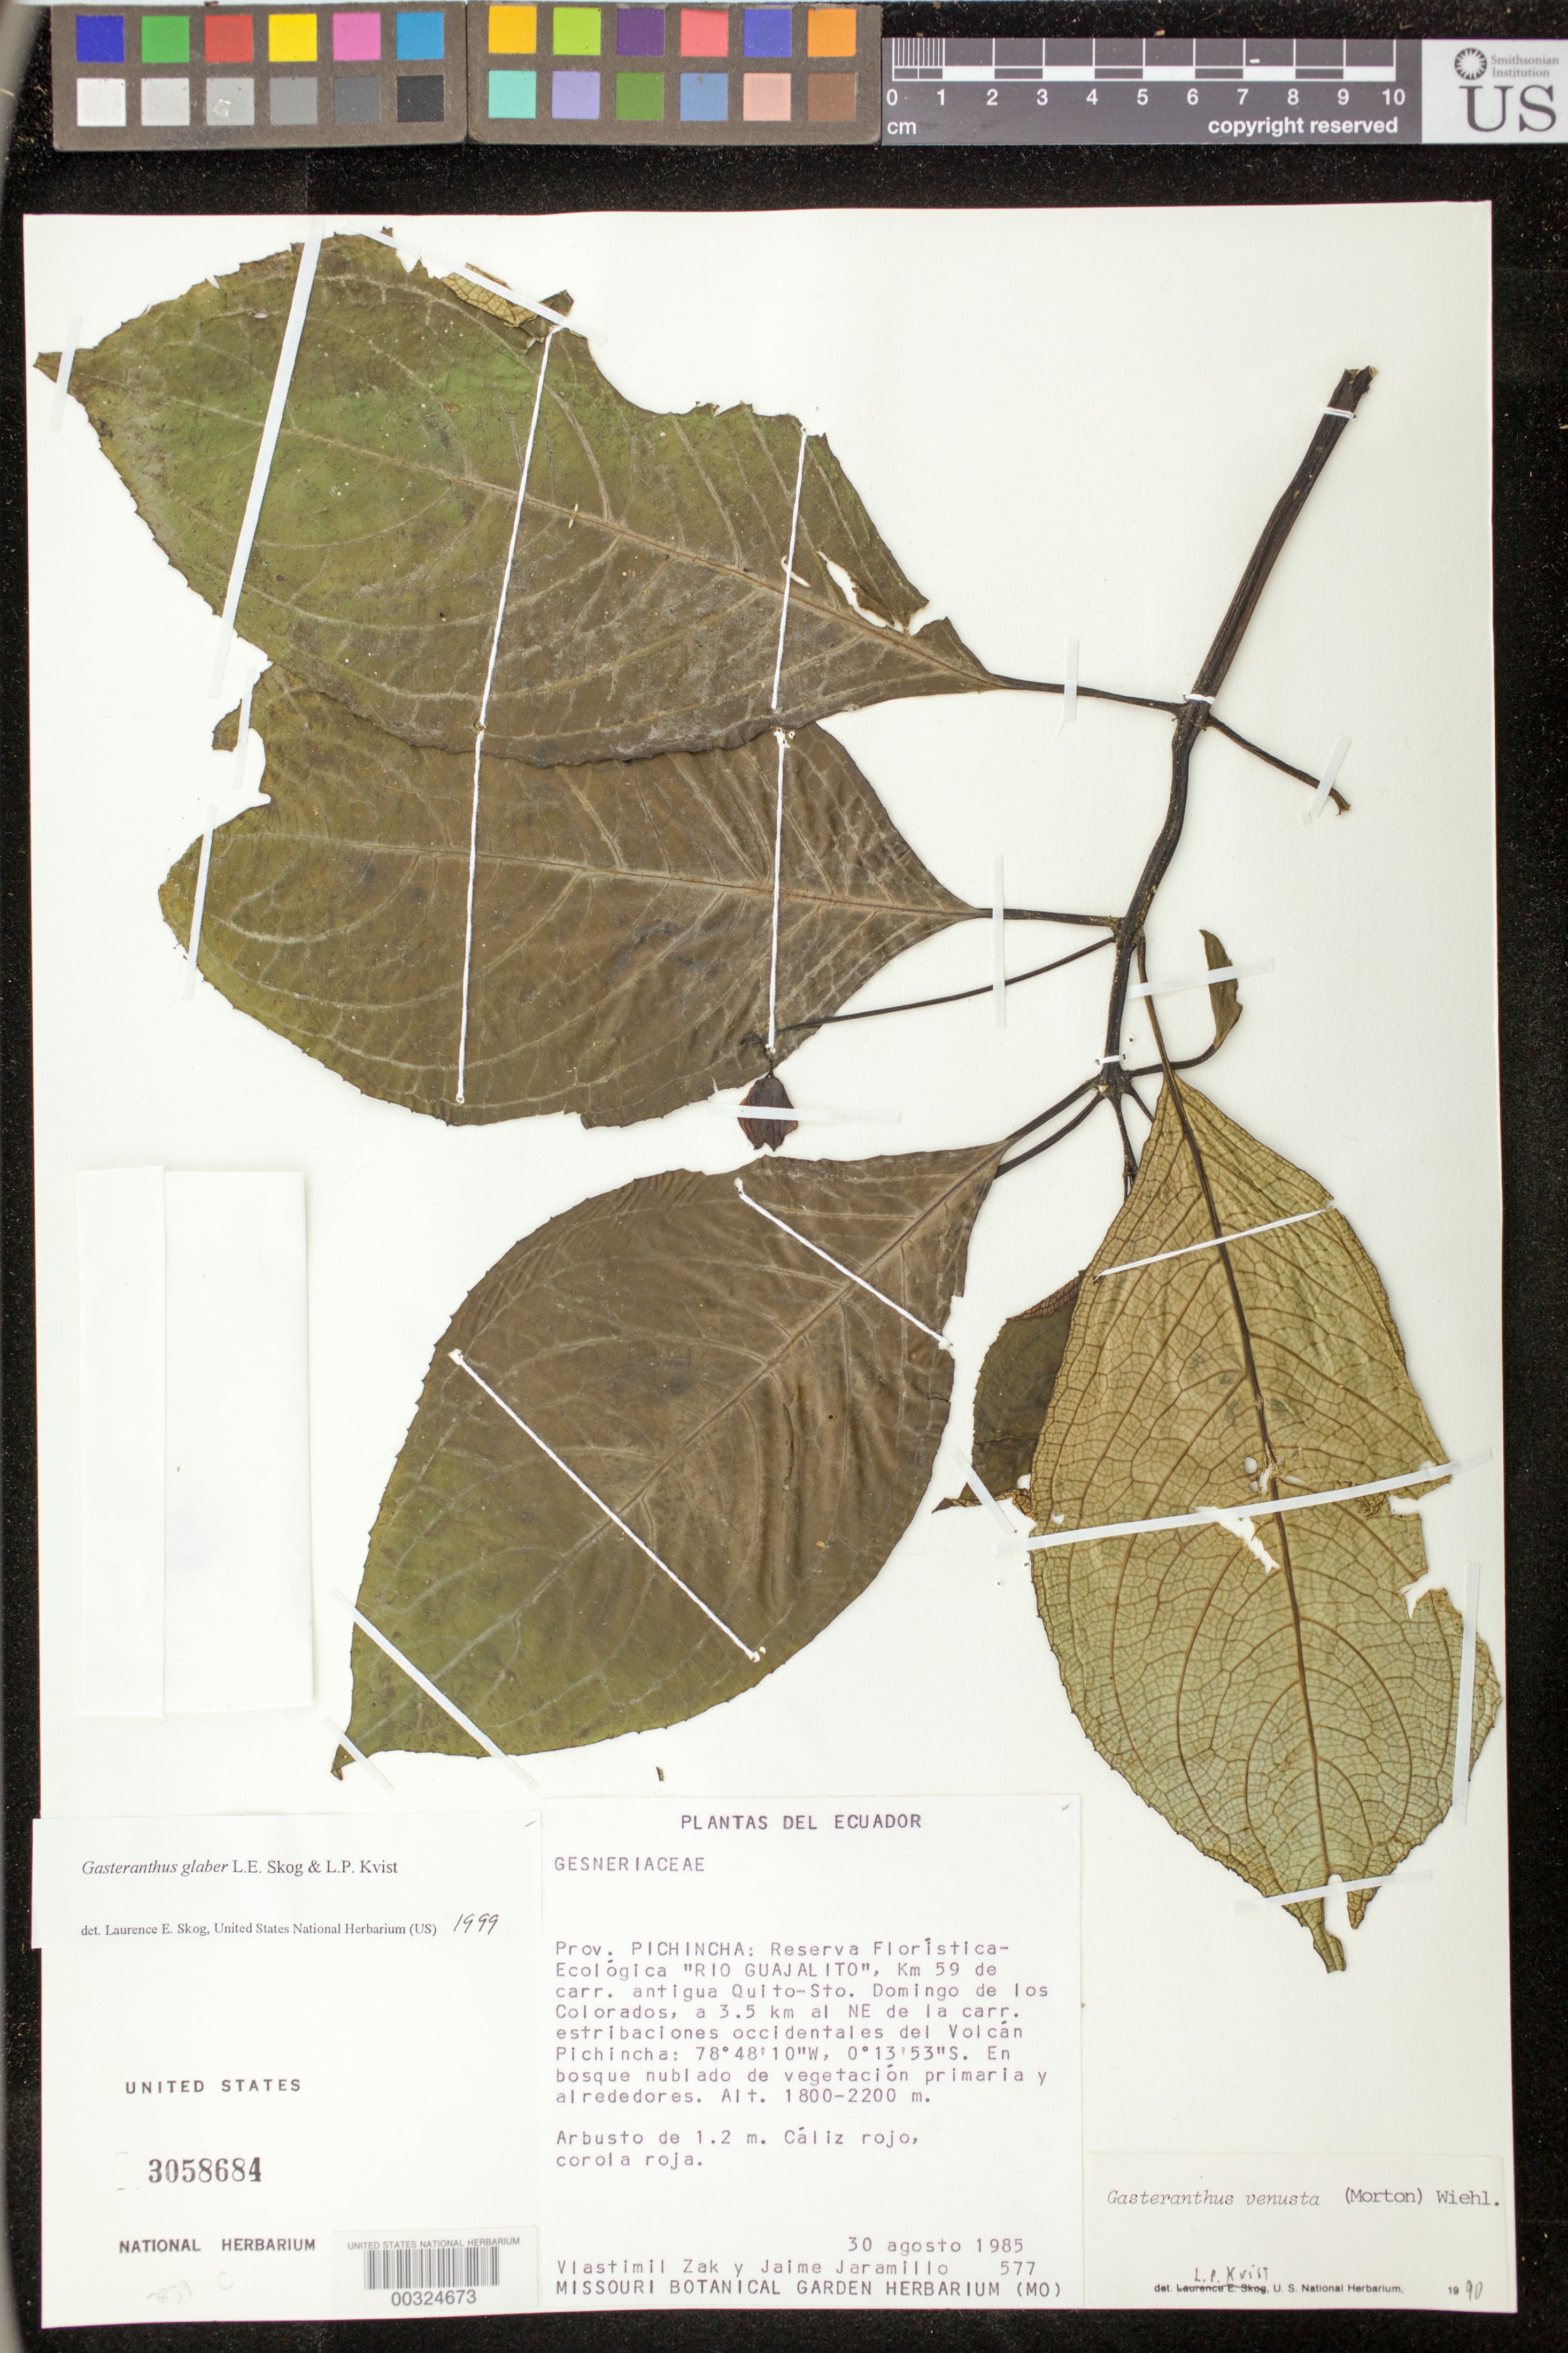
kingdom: Plantae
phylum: Tracheophyta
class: Magnoliopsida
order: Lamiales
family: Gesneriaceae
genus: Gasteranthus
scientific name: Gasteranthus glaber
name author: L.E. Skog & L.P. Kvist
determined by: Skog, Laurence E.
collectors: V. Zak & J. L. Jaramillo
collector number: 577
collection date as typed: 30 Aug 1985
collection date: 1985-08-30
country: Ecuador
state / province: Pichincha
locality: Reserva Florística-Ecológica "Rio Guajalito", km 59 de carr. antigua Quito - Sto. Domingo de los Colorados, a 3.5 km al NE de la carr. estribaciones occidentales del Volcán Pichincha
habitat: En bosque nublado de vegetación primaria y alrededores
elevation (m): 1800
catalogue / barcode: US 3058684